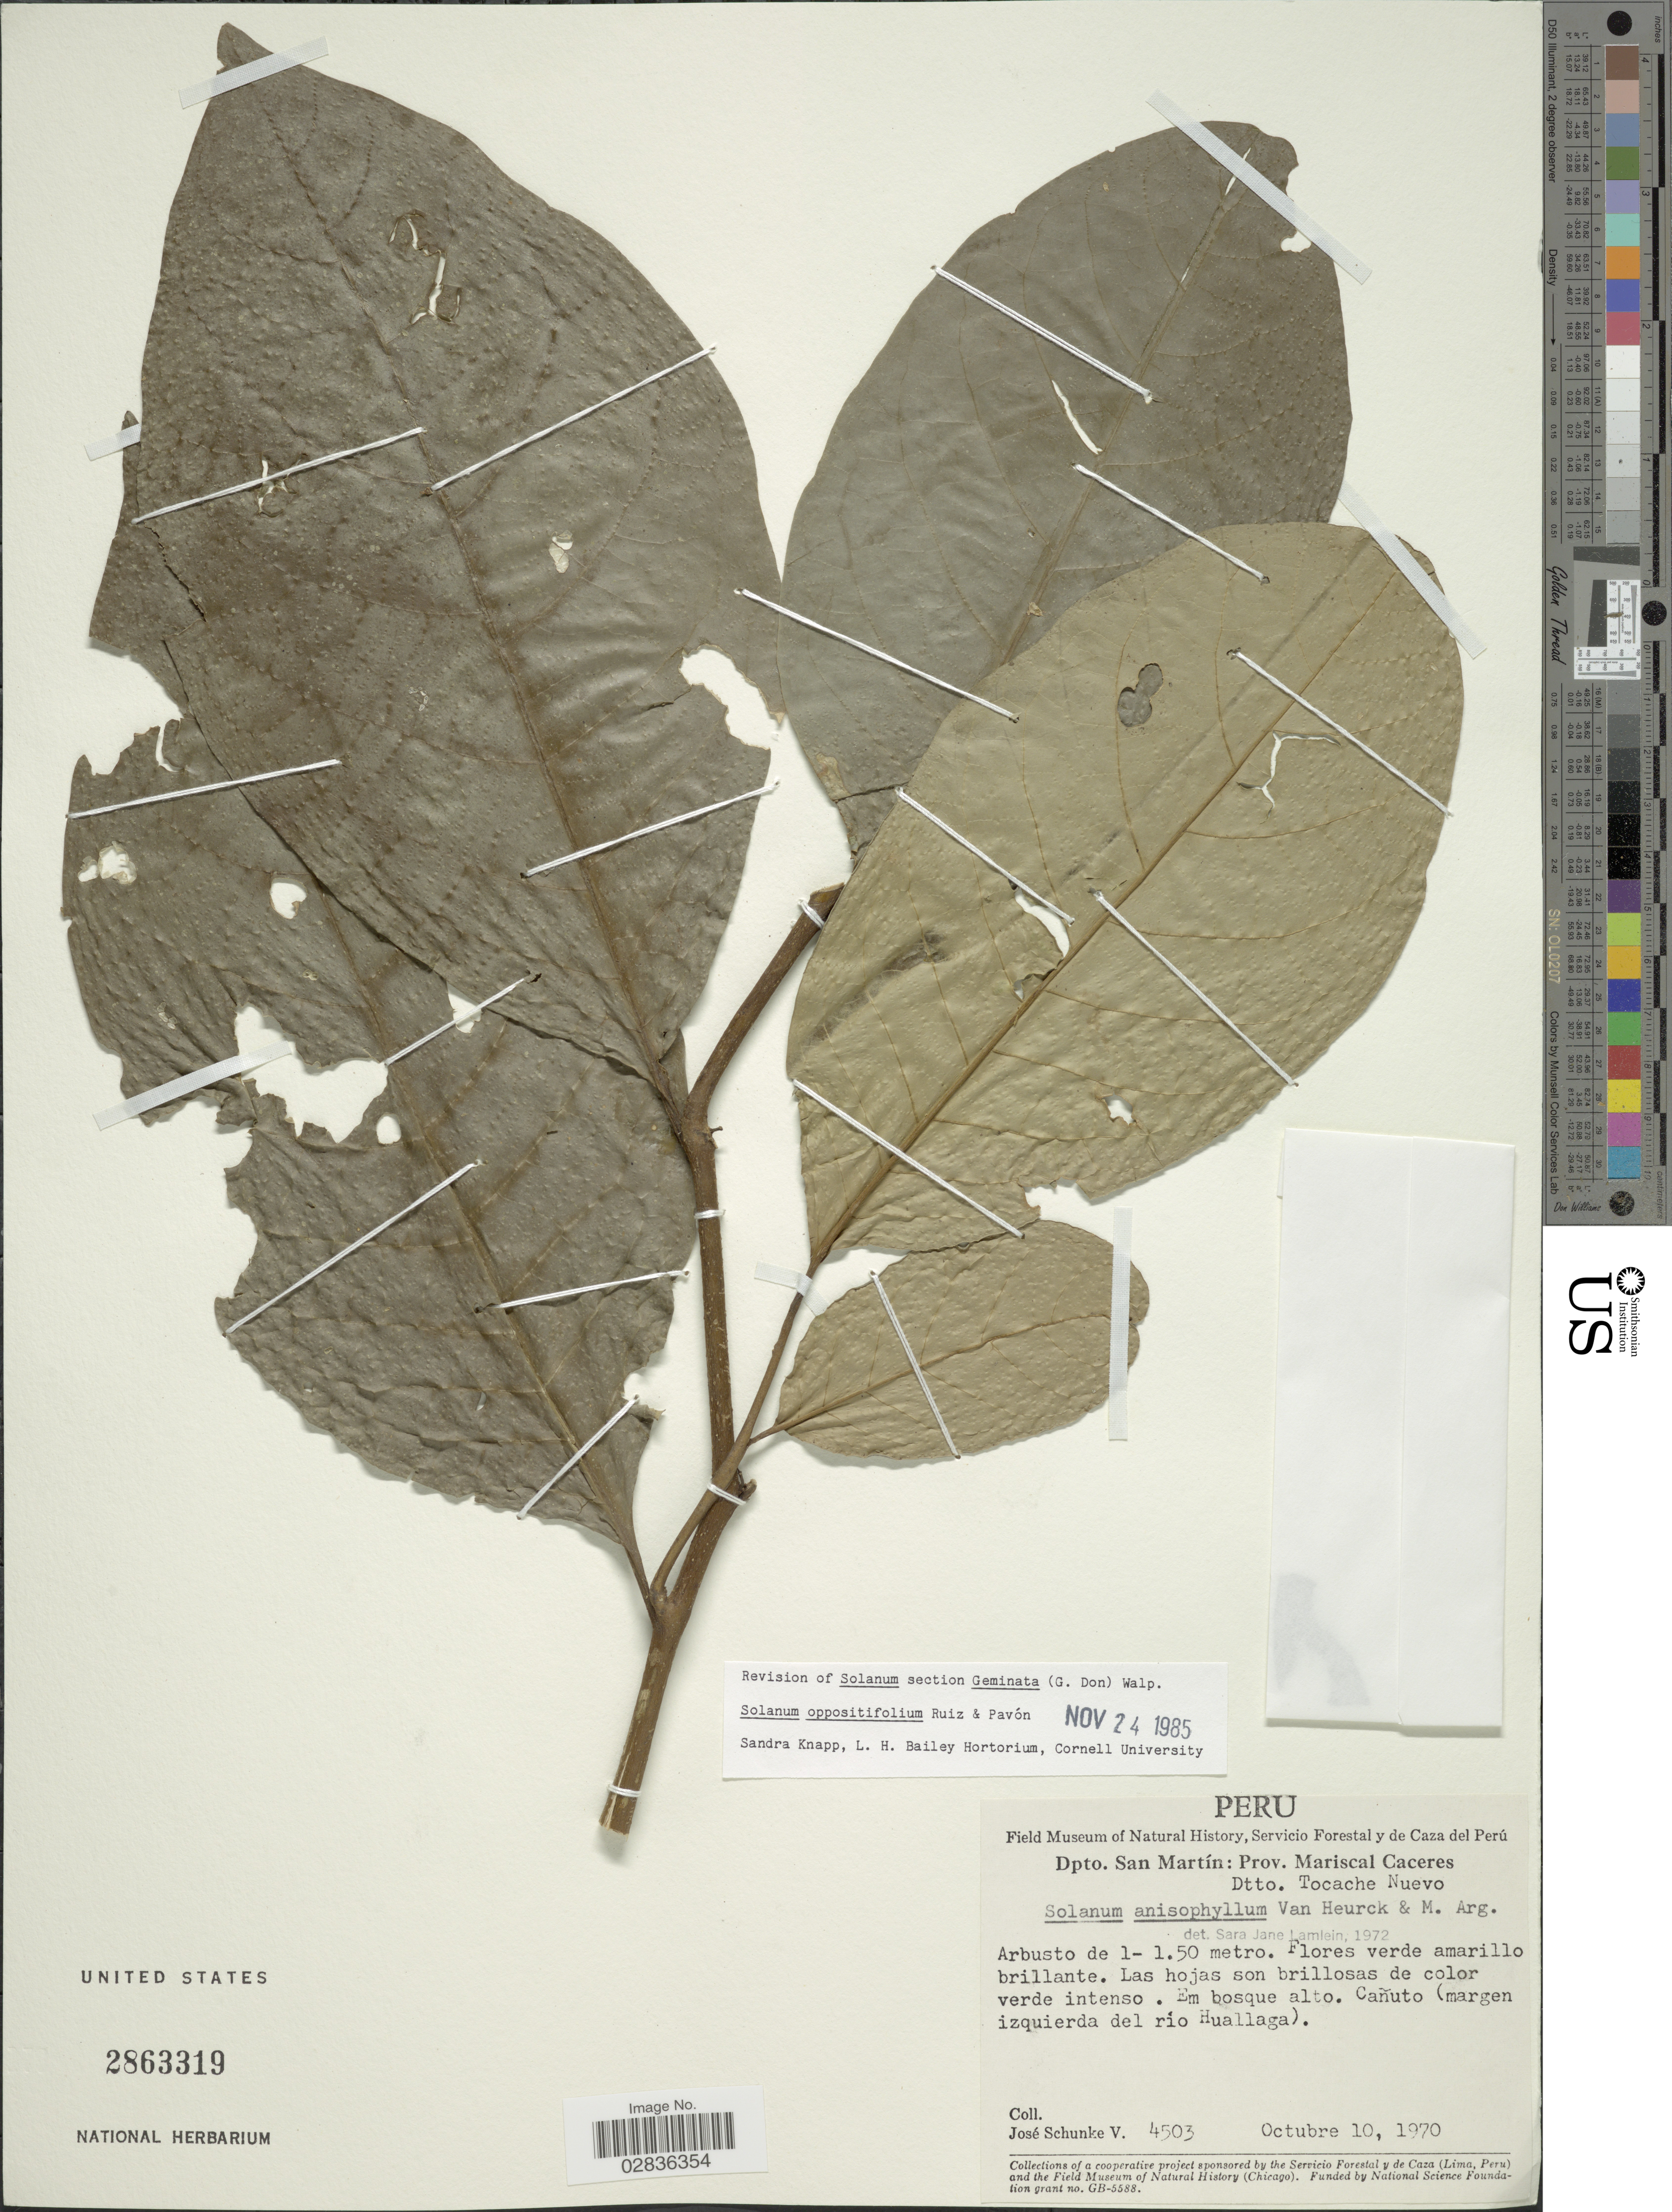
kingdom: Plantae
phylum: Tracheophyta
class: Magnoliopsida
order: Solanales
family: Solanaceae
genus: Solanum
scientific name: Solanum oppositifolium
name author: Ruiz & Pav.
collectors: J. Schunke Vigo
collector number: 4503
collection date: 1970-10-10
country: Peru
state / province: San Martín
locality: Dpto. San Martín: Prov. Mariscal Caceres. Dtto. Tocache Nuevo. Cañuto (margen izquierda del río Huallaga).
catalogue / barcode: US 2863319